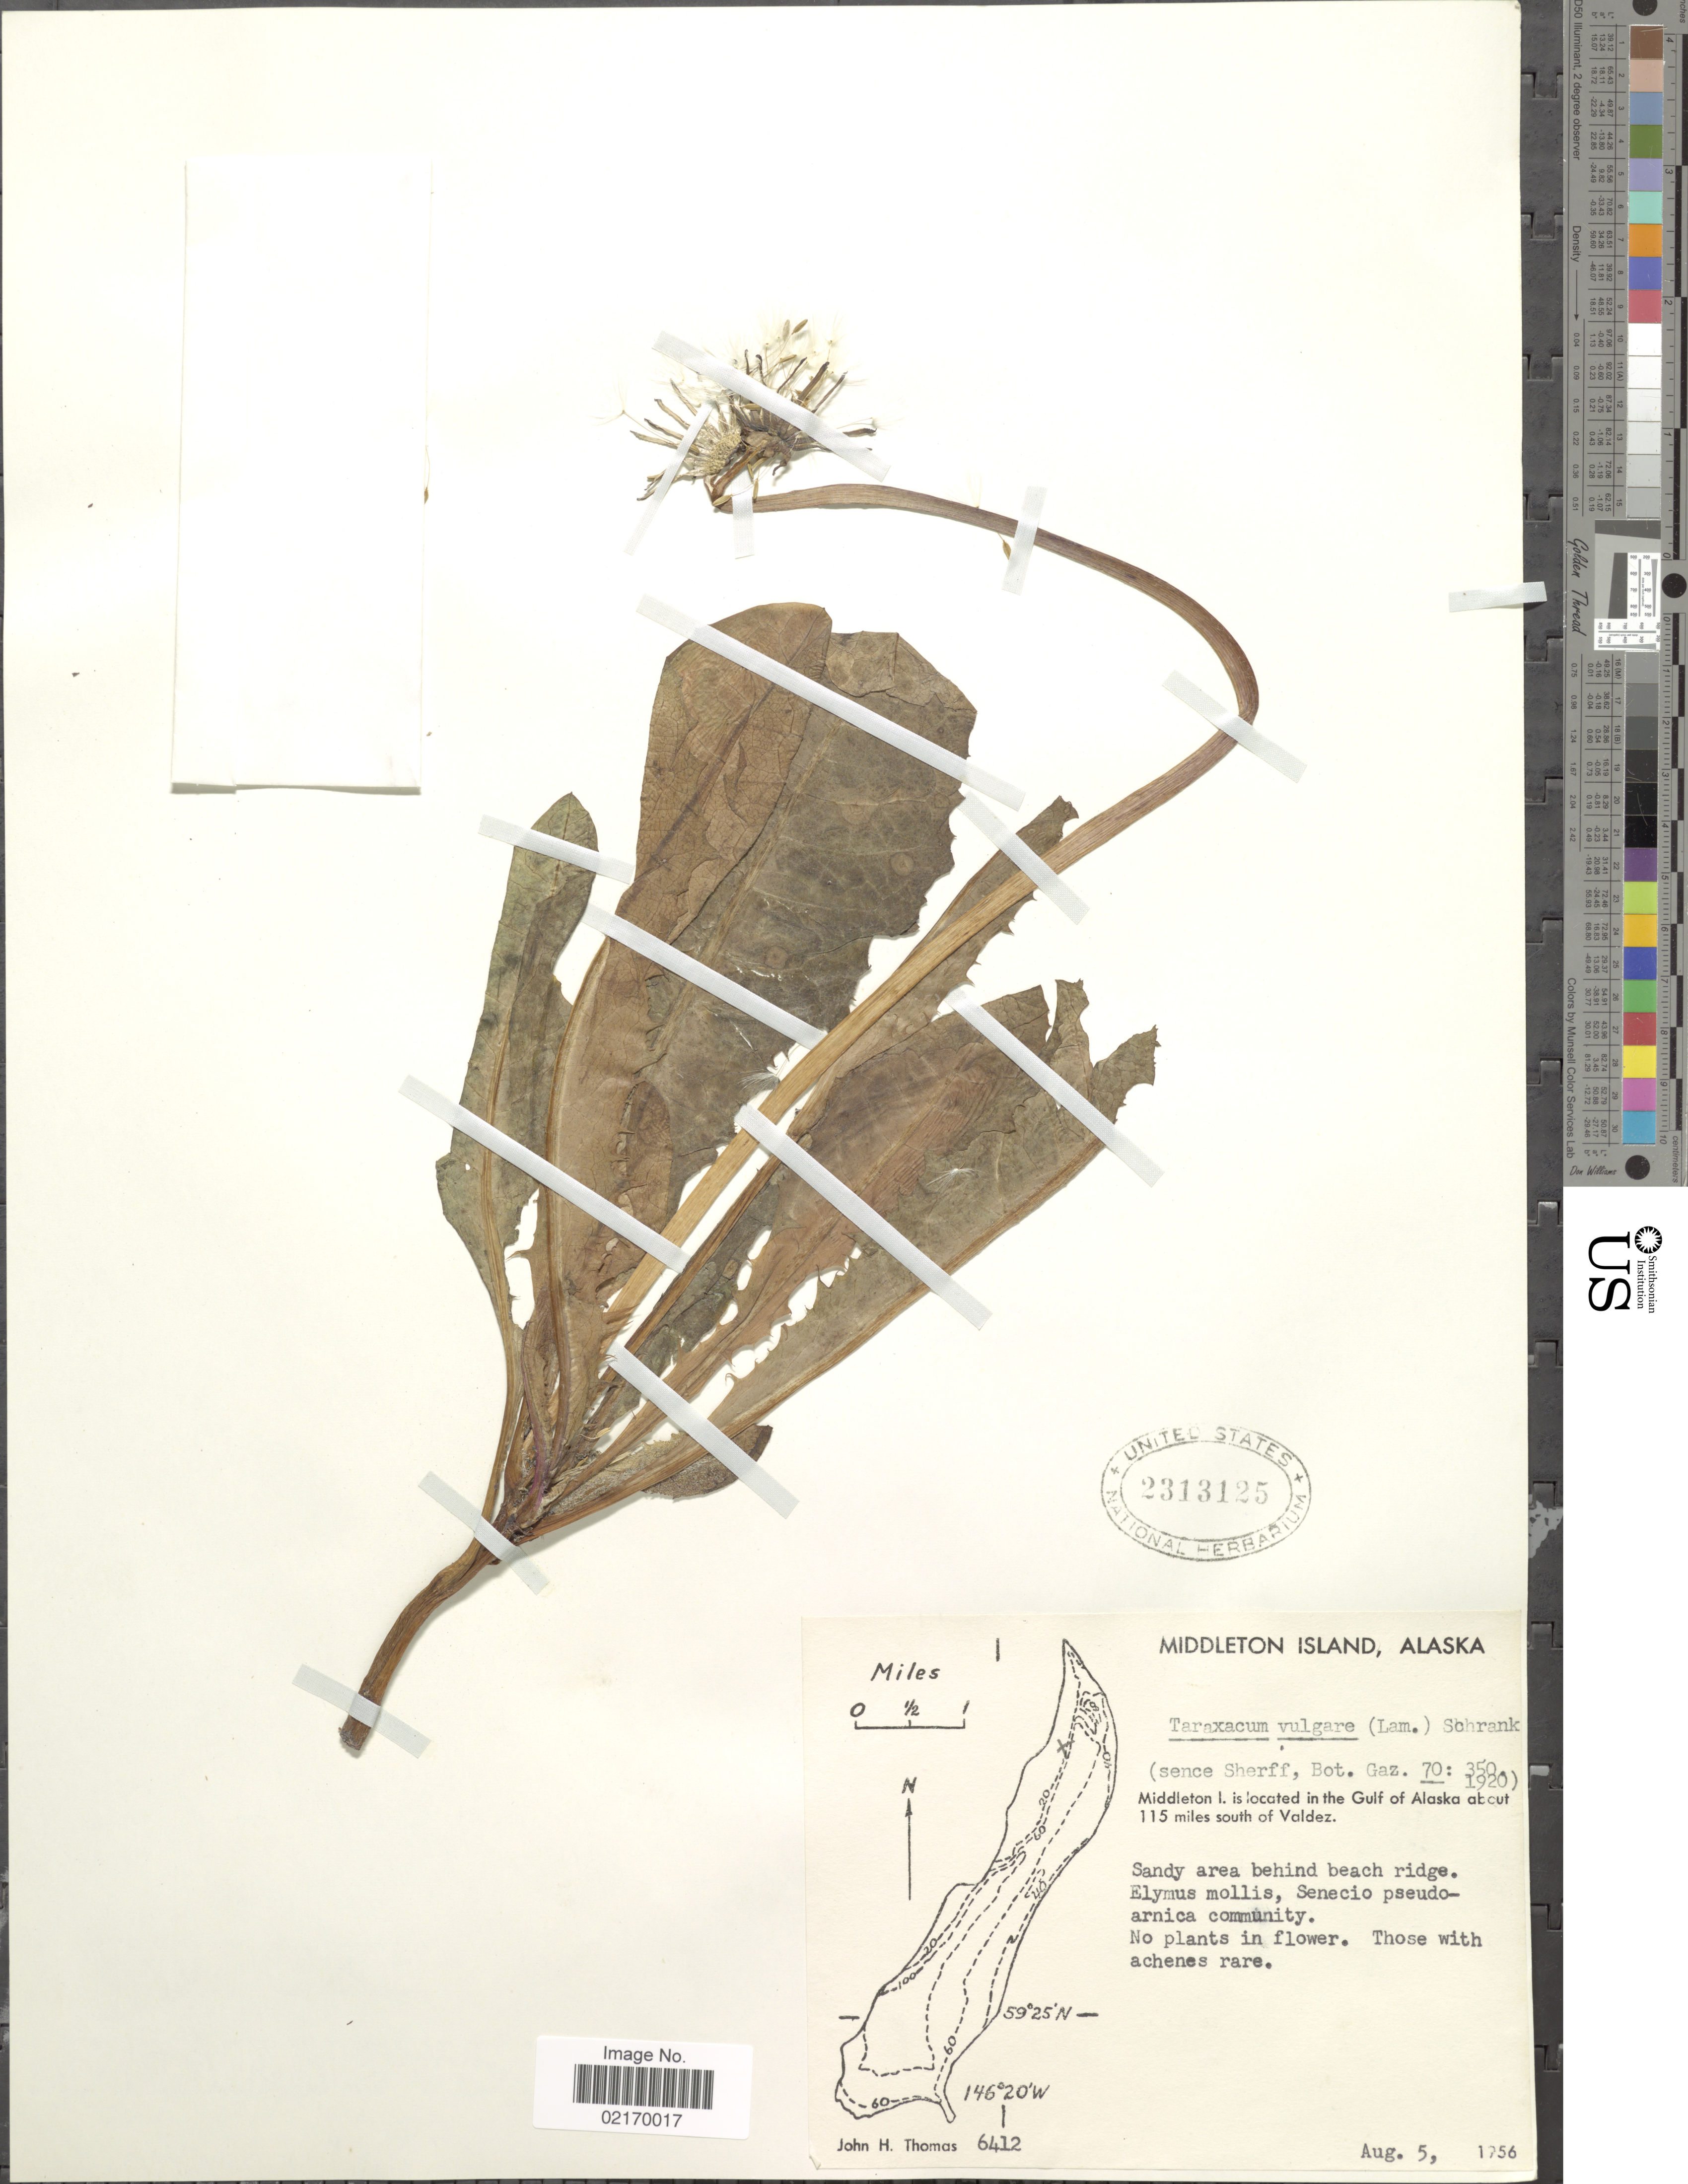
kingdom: Plantae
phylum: Tracheophyta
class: Magnoliopsida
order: Asterales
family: Asteraceae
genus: Taraxacum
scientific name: Taraxacum officinale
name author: G.H. Weber ex F.H. Wigg.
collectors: J. H. Thomas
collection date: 1956-08-05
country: United States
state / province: Alaska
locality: Middleton Island, is located in the Gulf of Alaska about 115 miles south of Valdez, sandy area behind beach ridge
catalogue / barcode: US 2313125